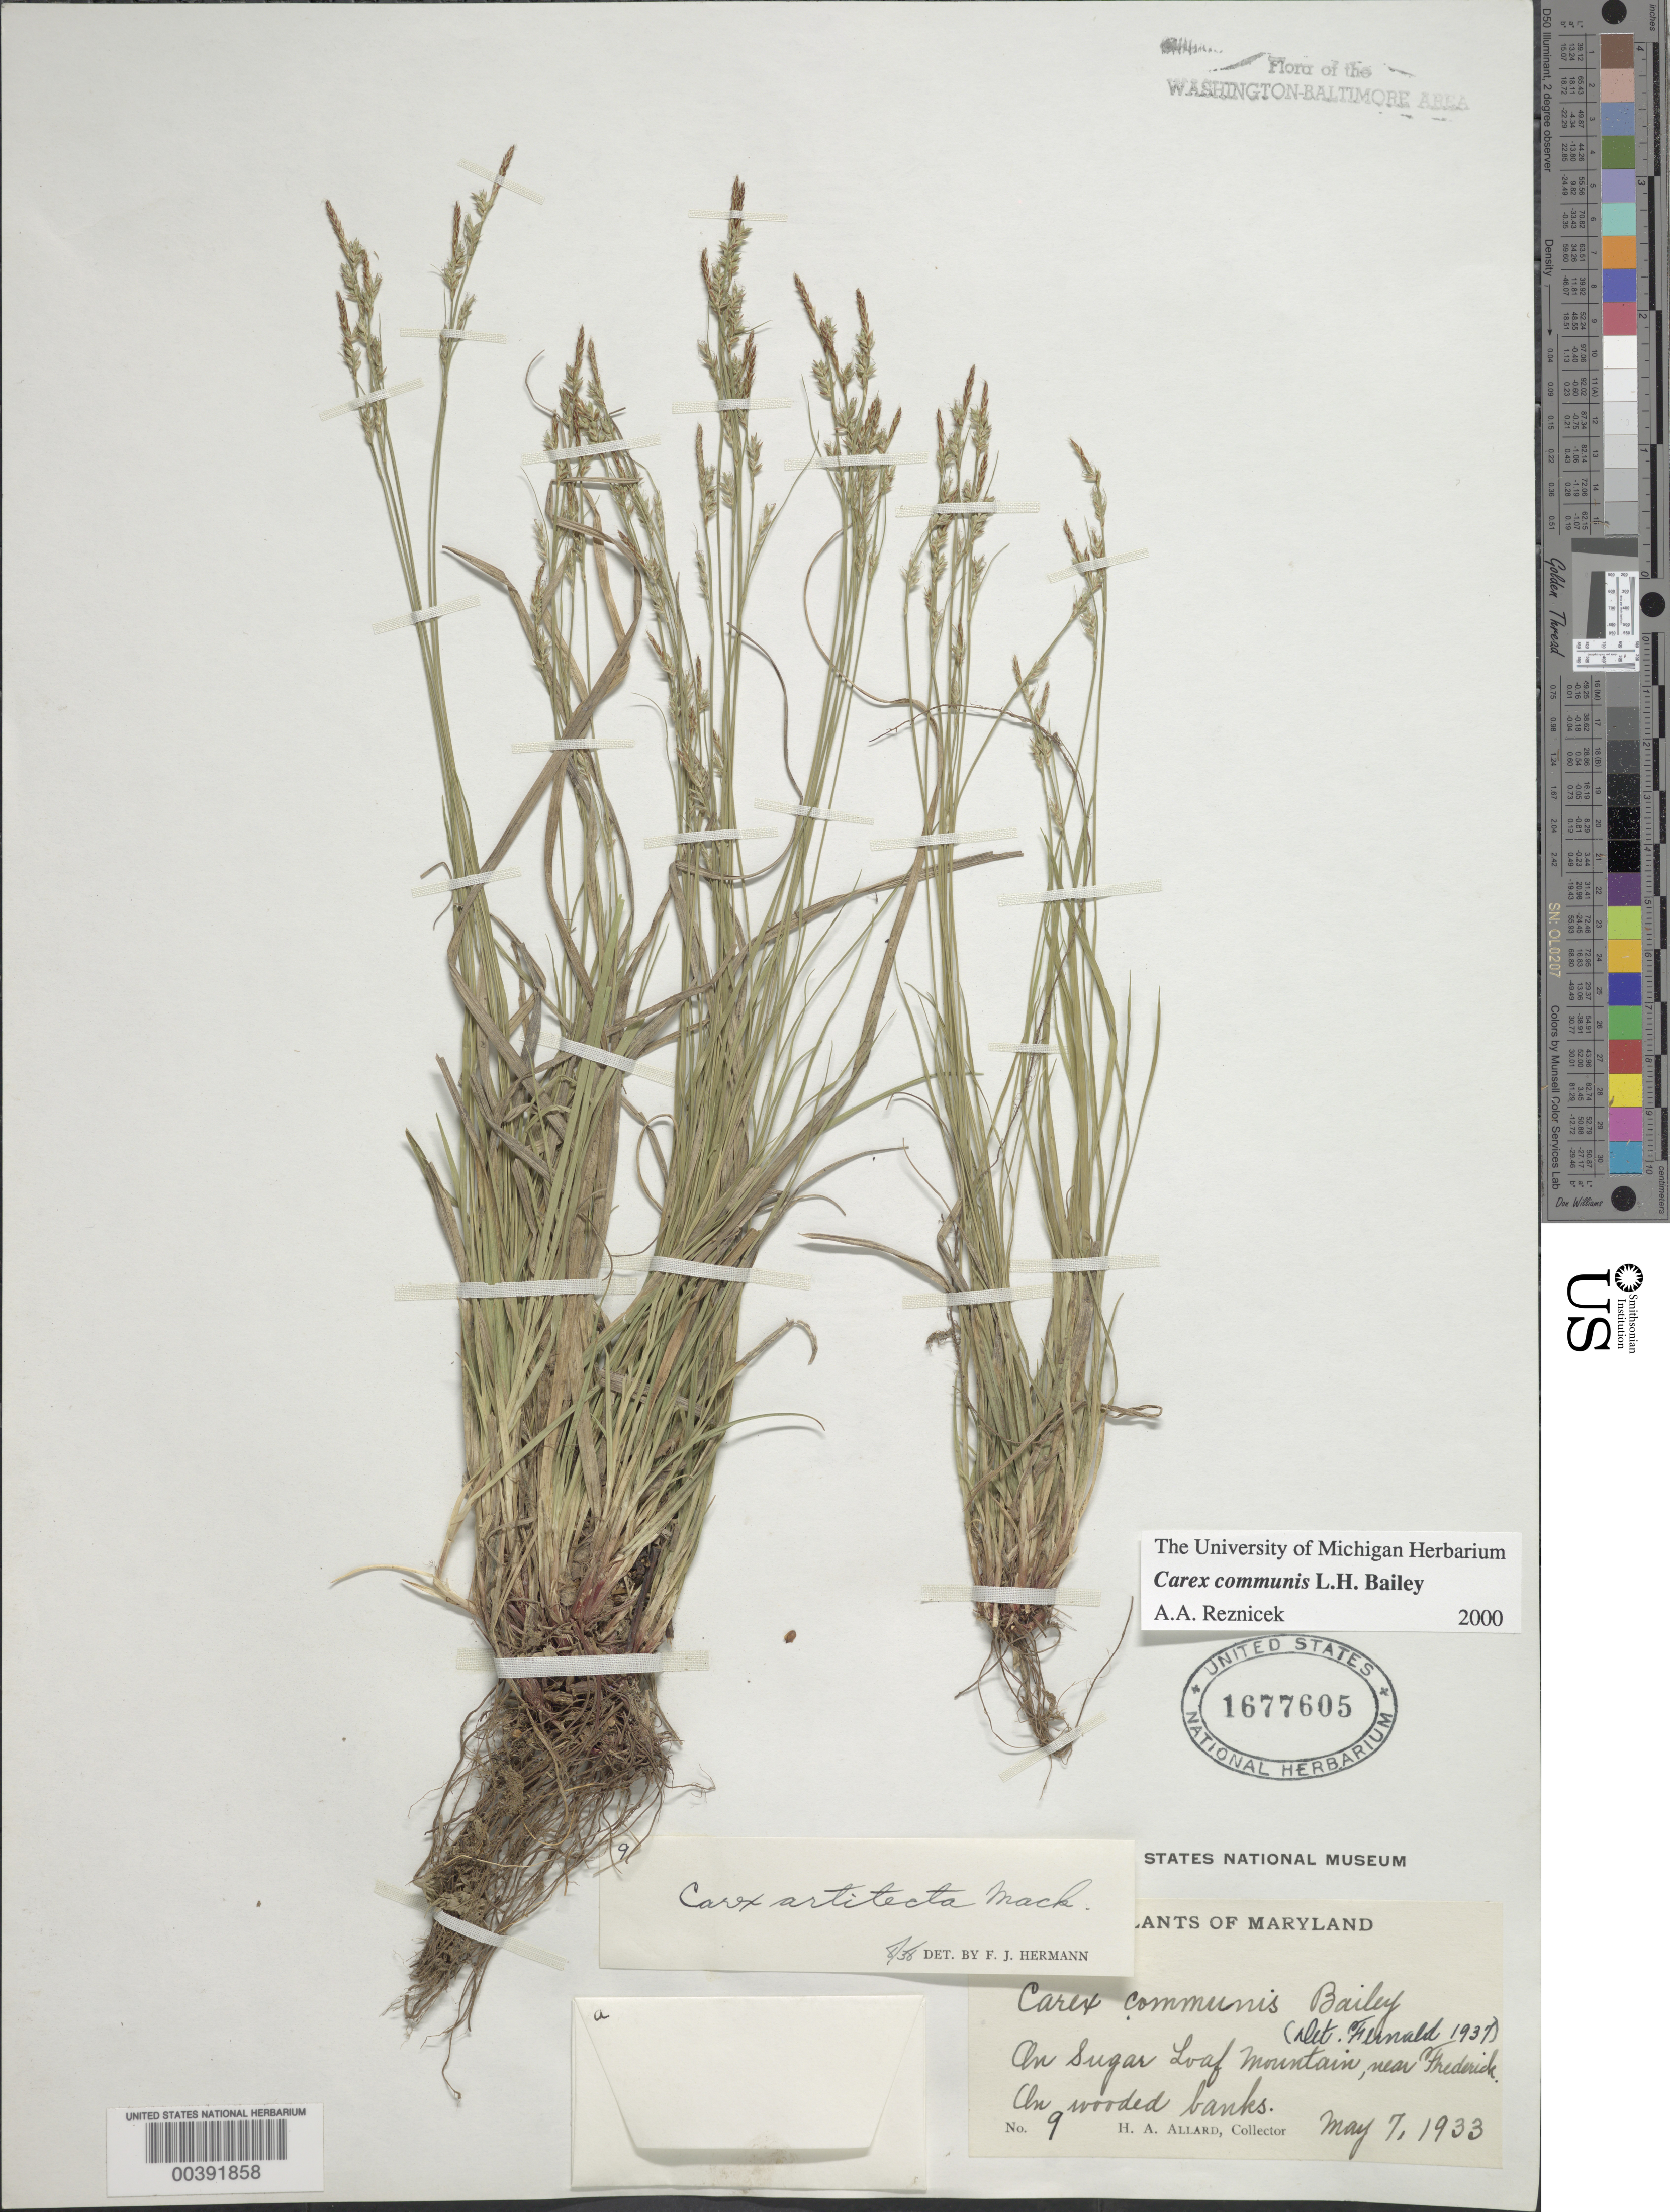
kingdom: Plantae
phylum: Tracheophyta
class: Liliopsida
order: Poales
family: Cyperaceae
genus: Carex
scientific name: Carex communis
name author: L.H. Bailey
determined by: Bailey, L. H.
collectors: H. A. Allard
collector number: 9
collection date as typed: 07 May 1933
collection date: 1933-05-07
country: United States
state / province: Maryland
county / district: Frederick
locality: Sugar Loaf Mountain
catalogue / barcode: US 1677605